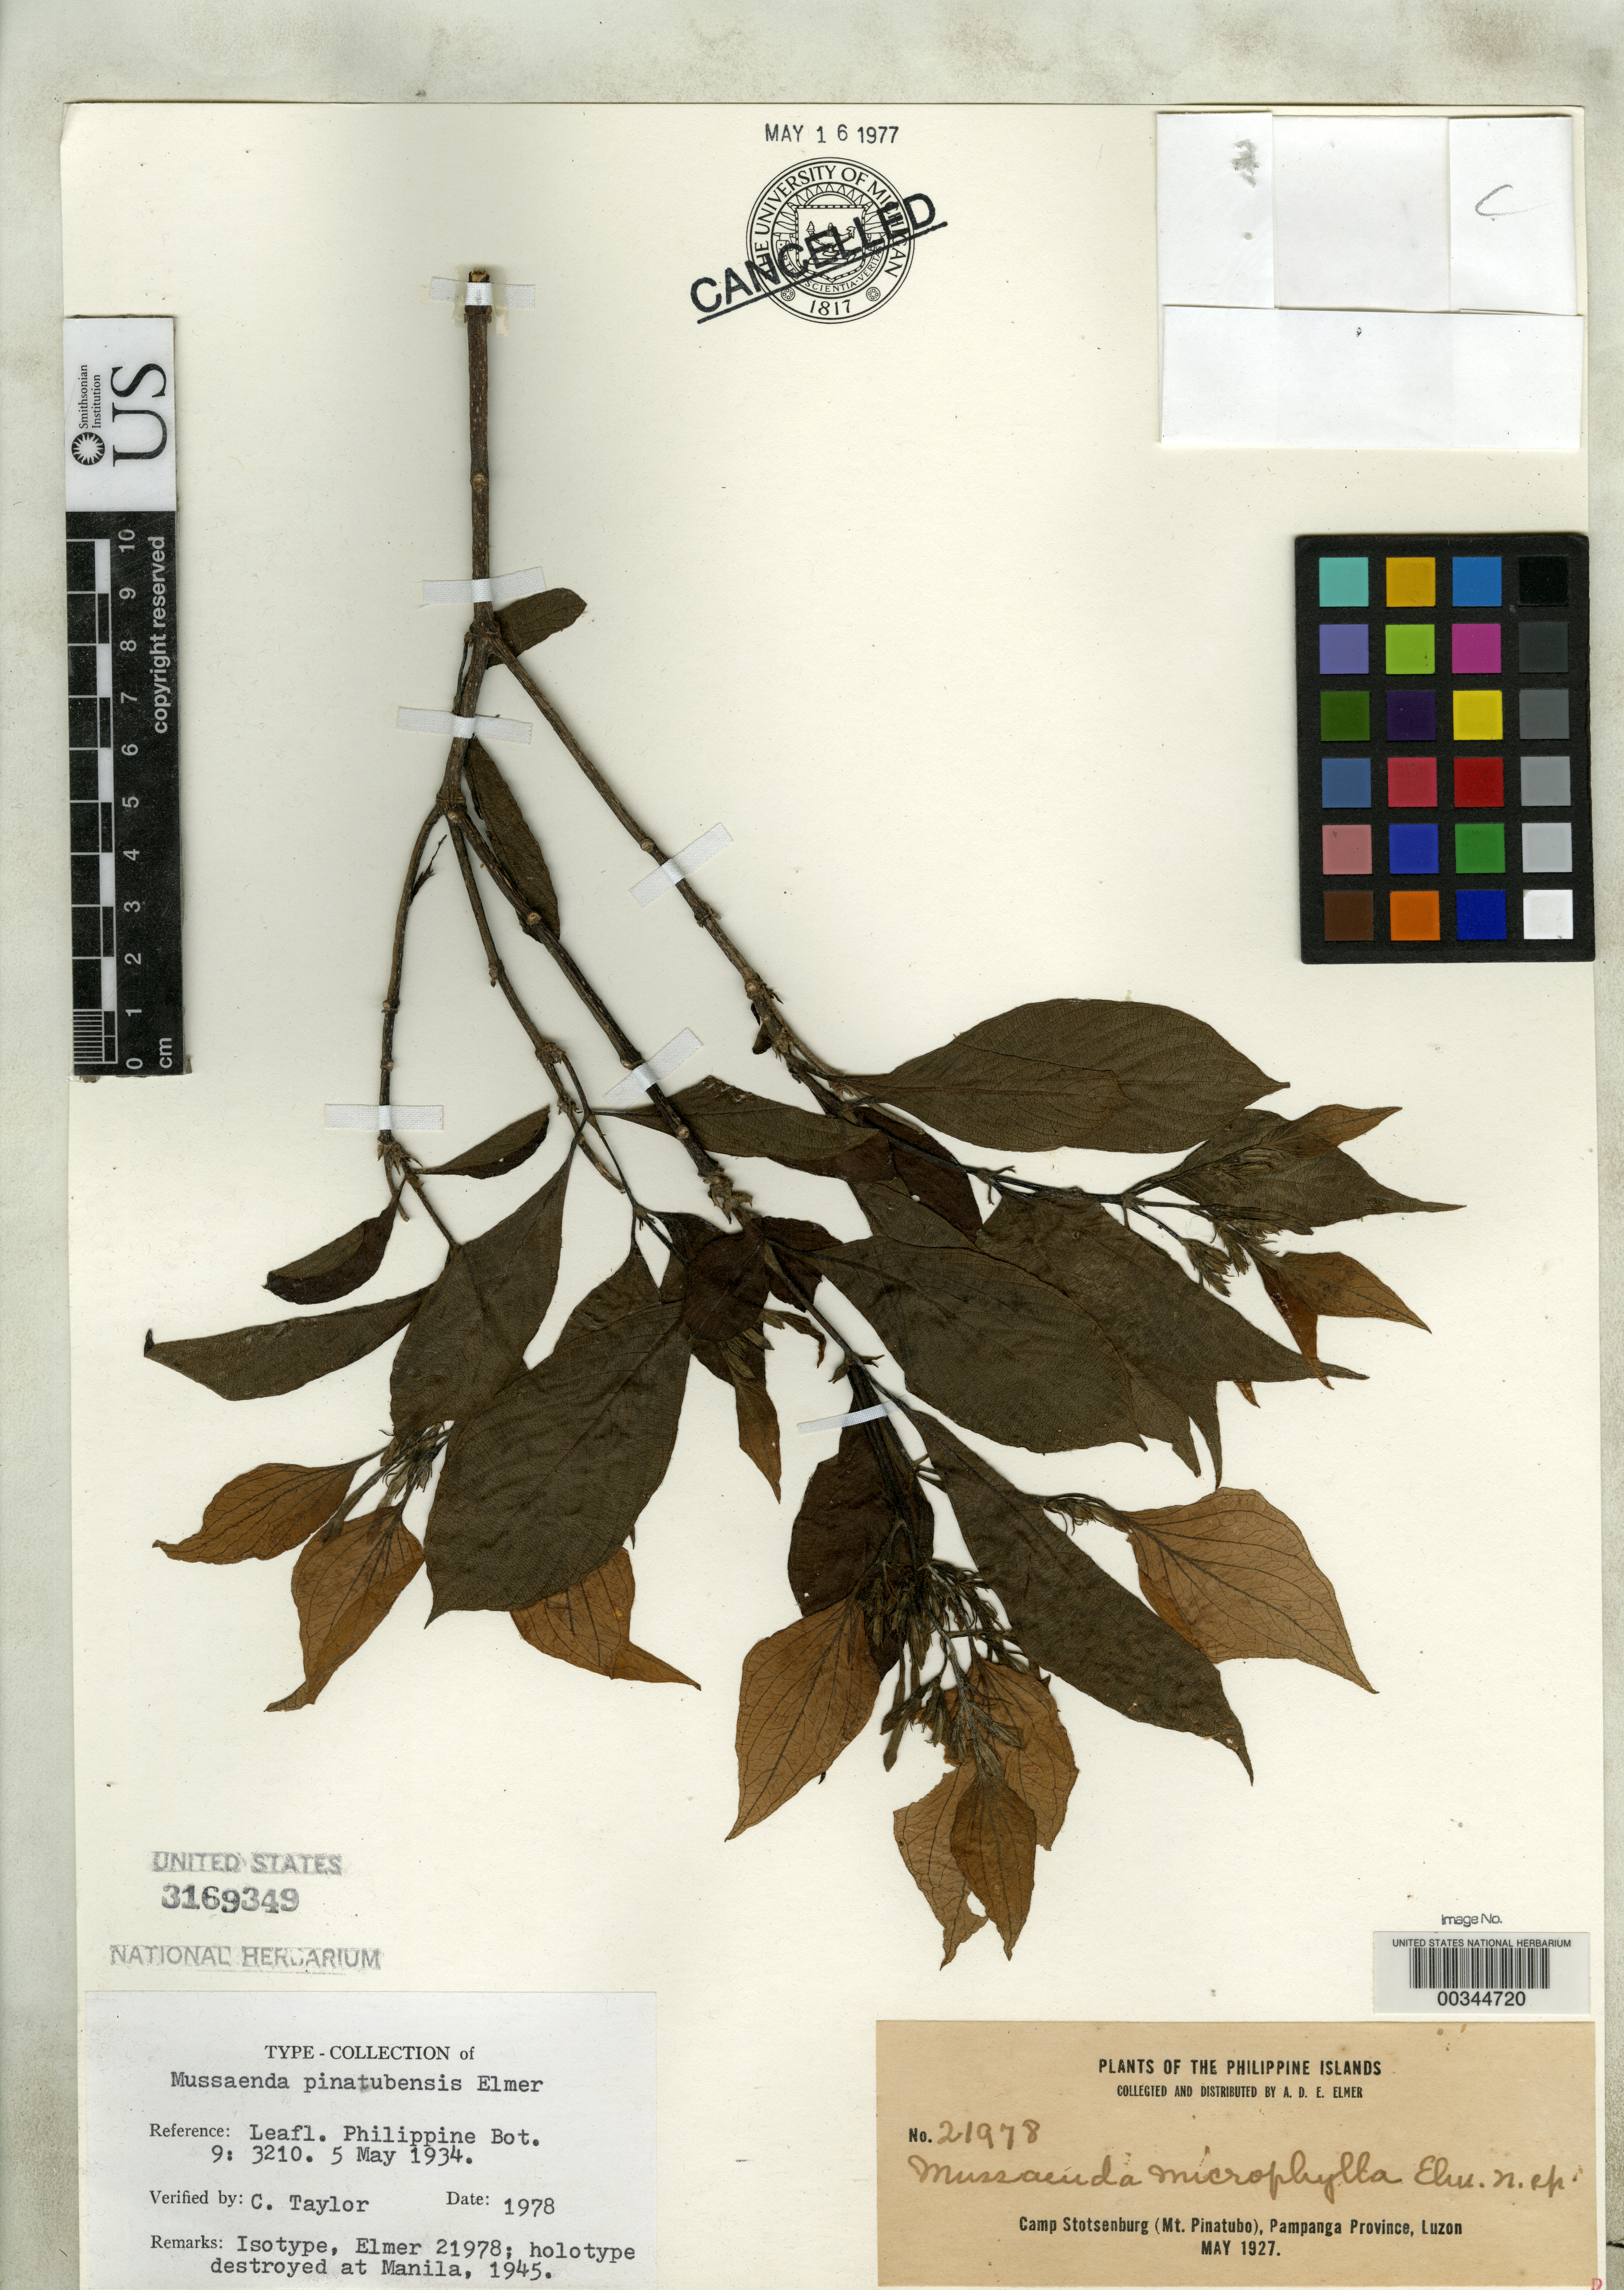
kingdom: Plantae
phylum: Tracheophyta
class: Magnoliopsida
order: Gentianales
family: Rubiaceae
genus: Mussaenda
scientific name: Mussaenda pinatubensis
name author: Elmer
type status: Isotype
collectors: A. D. E. Elmer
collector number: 21978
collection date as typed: May 1927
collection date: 1927-05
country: Philippines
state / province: Central Luzon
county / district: Pampanga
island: Luzon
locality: Camp Stotsenburg, Mt. Pinatubo.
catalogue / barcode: US 3169349